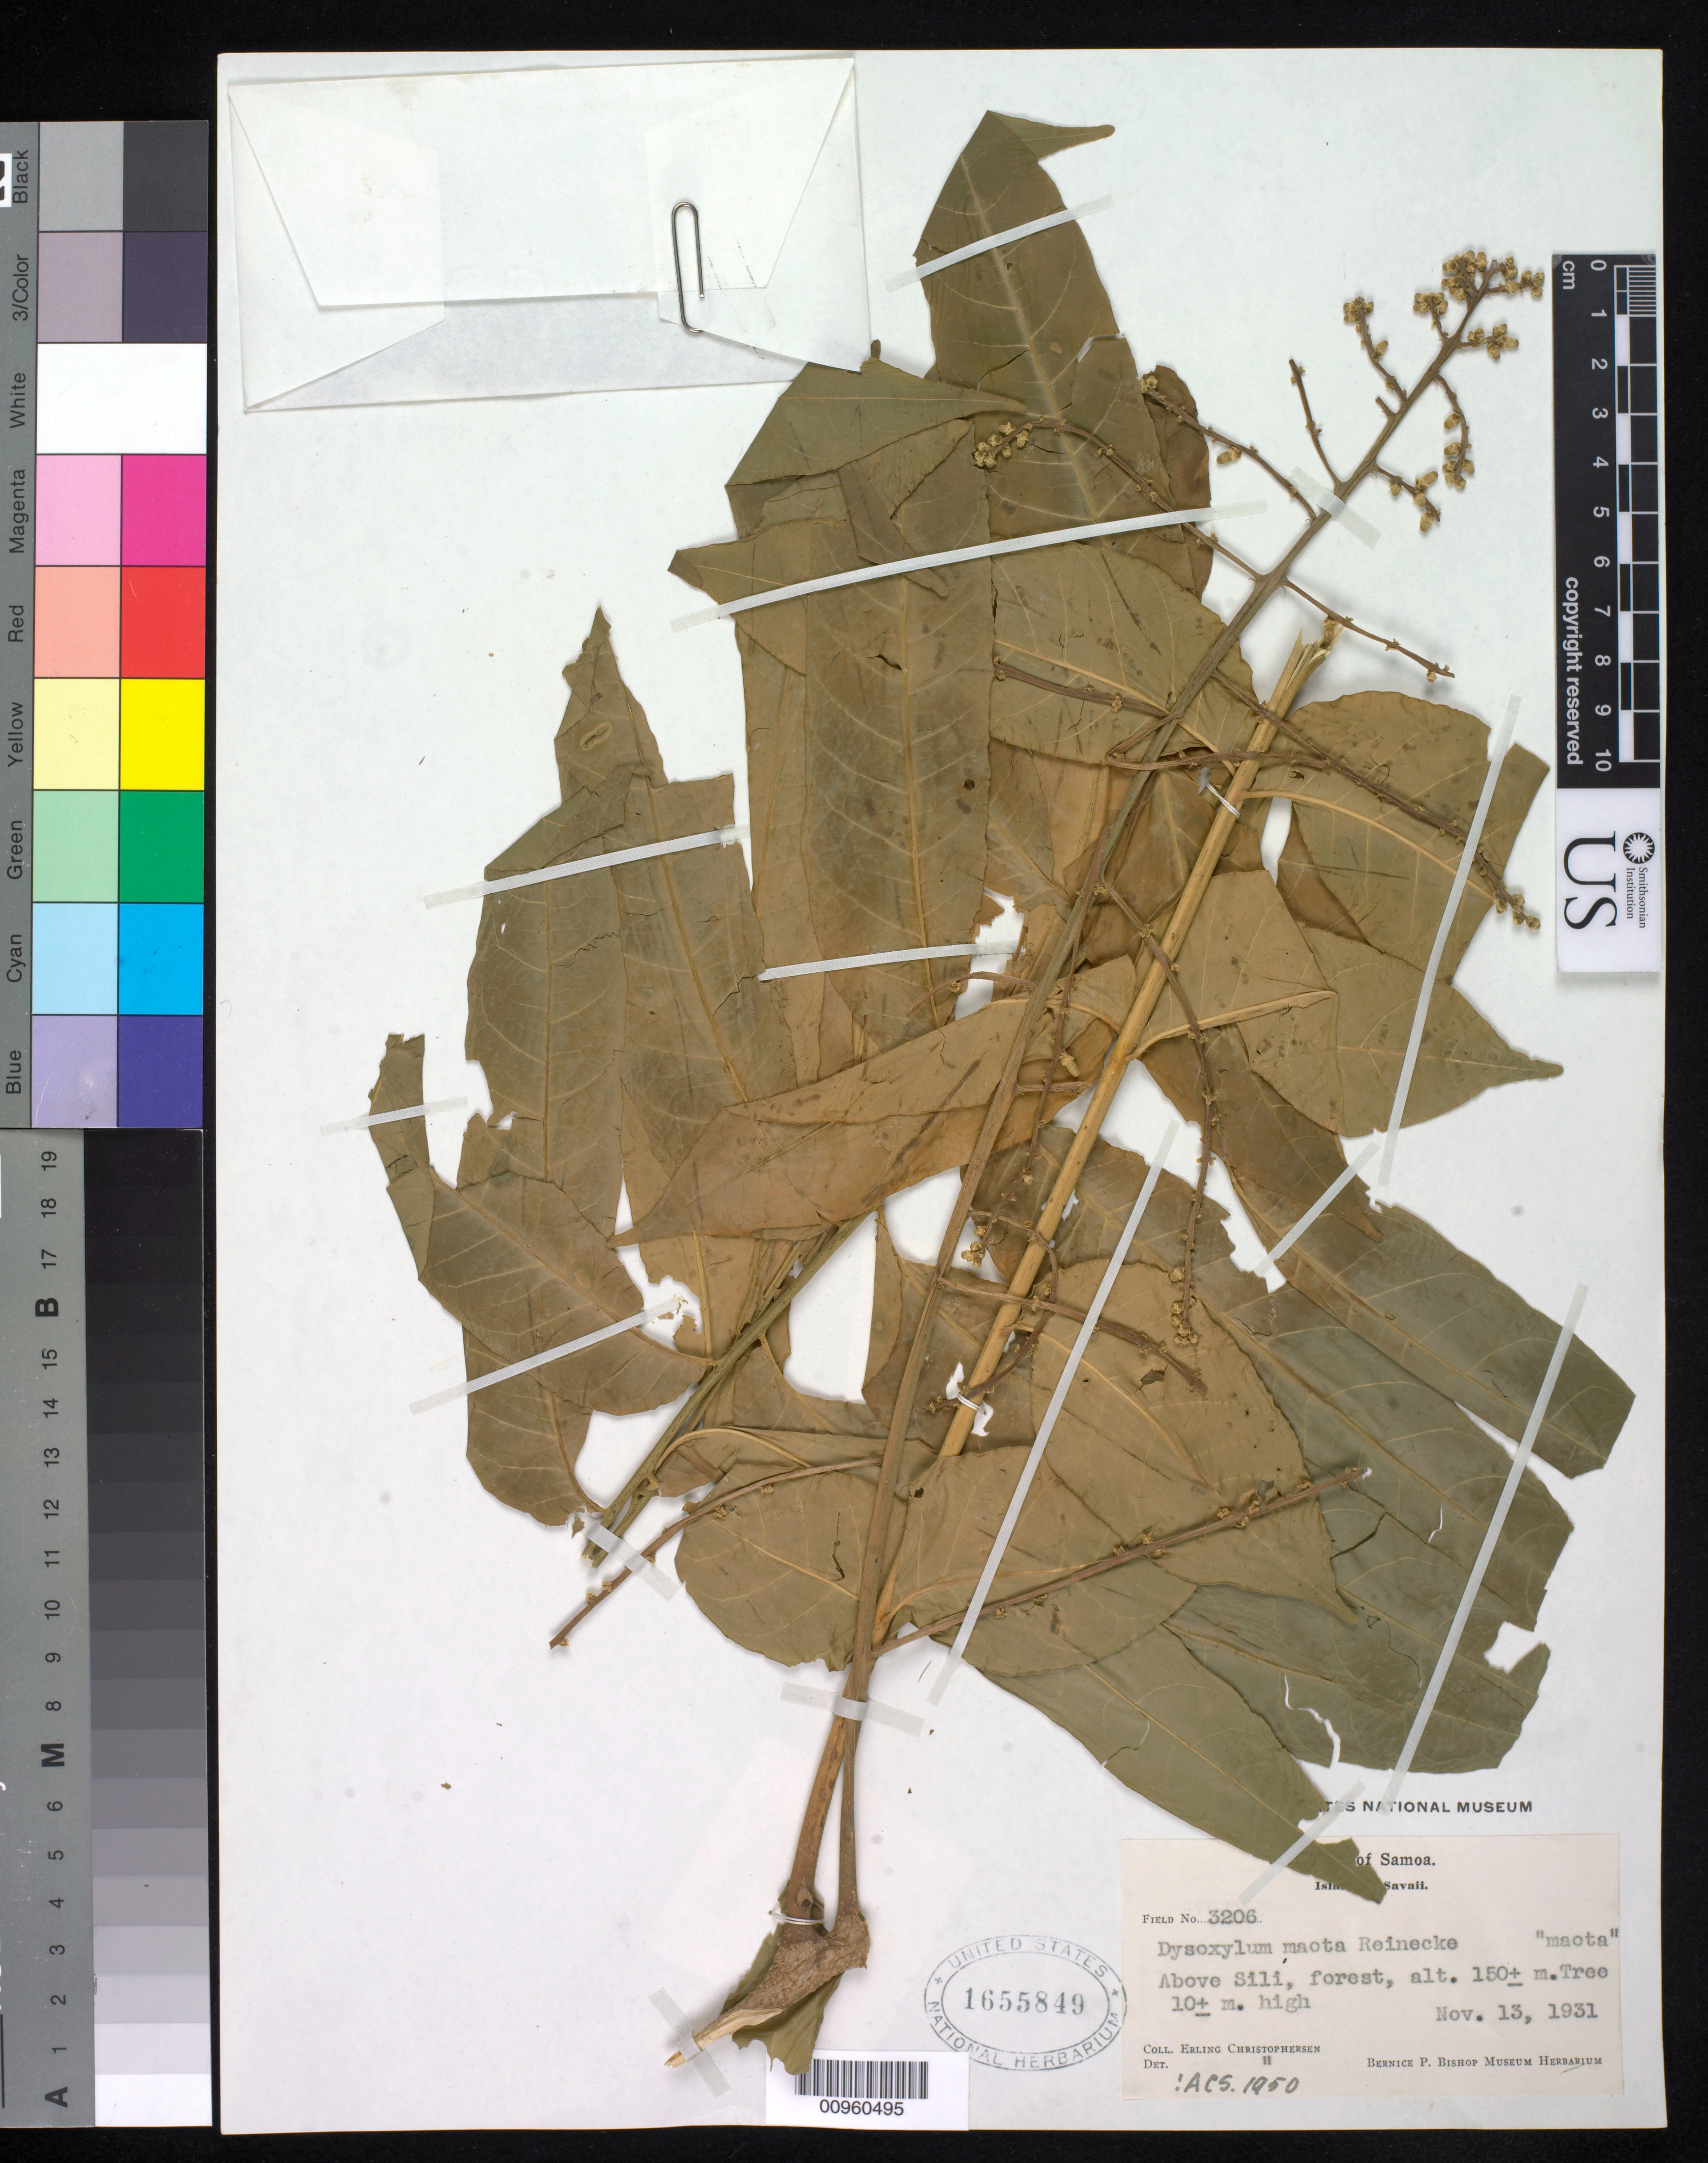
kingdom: Plantae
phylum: Tracheophyta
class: Magnoliopsida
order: Sapindales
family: Meliaceae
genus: Didymocheton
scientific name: Didymocheton gaudichaudianus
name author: A. Juss.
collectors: E. Christophersen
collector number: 3206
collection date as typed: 13 Nov 1931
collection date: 1931-11-13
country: Samoa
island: Savai'i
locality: Samoa, above Sili forest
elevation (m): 150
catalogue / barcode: US 1655849